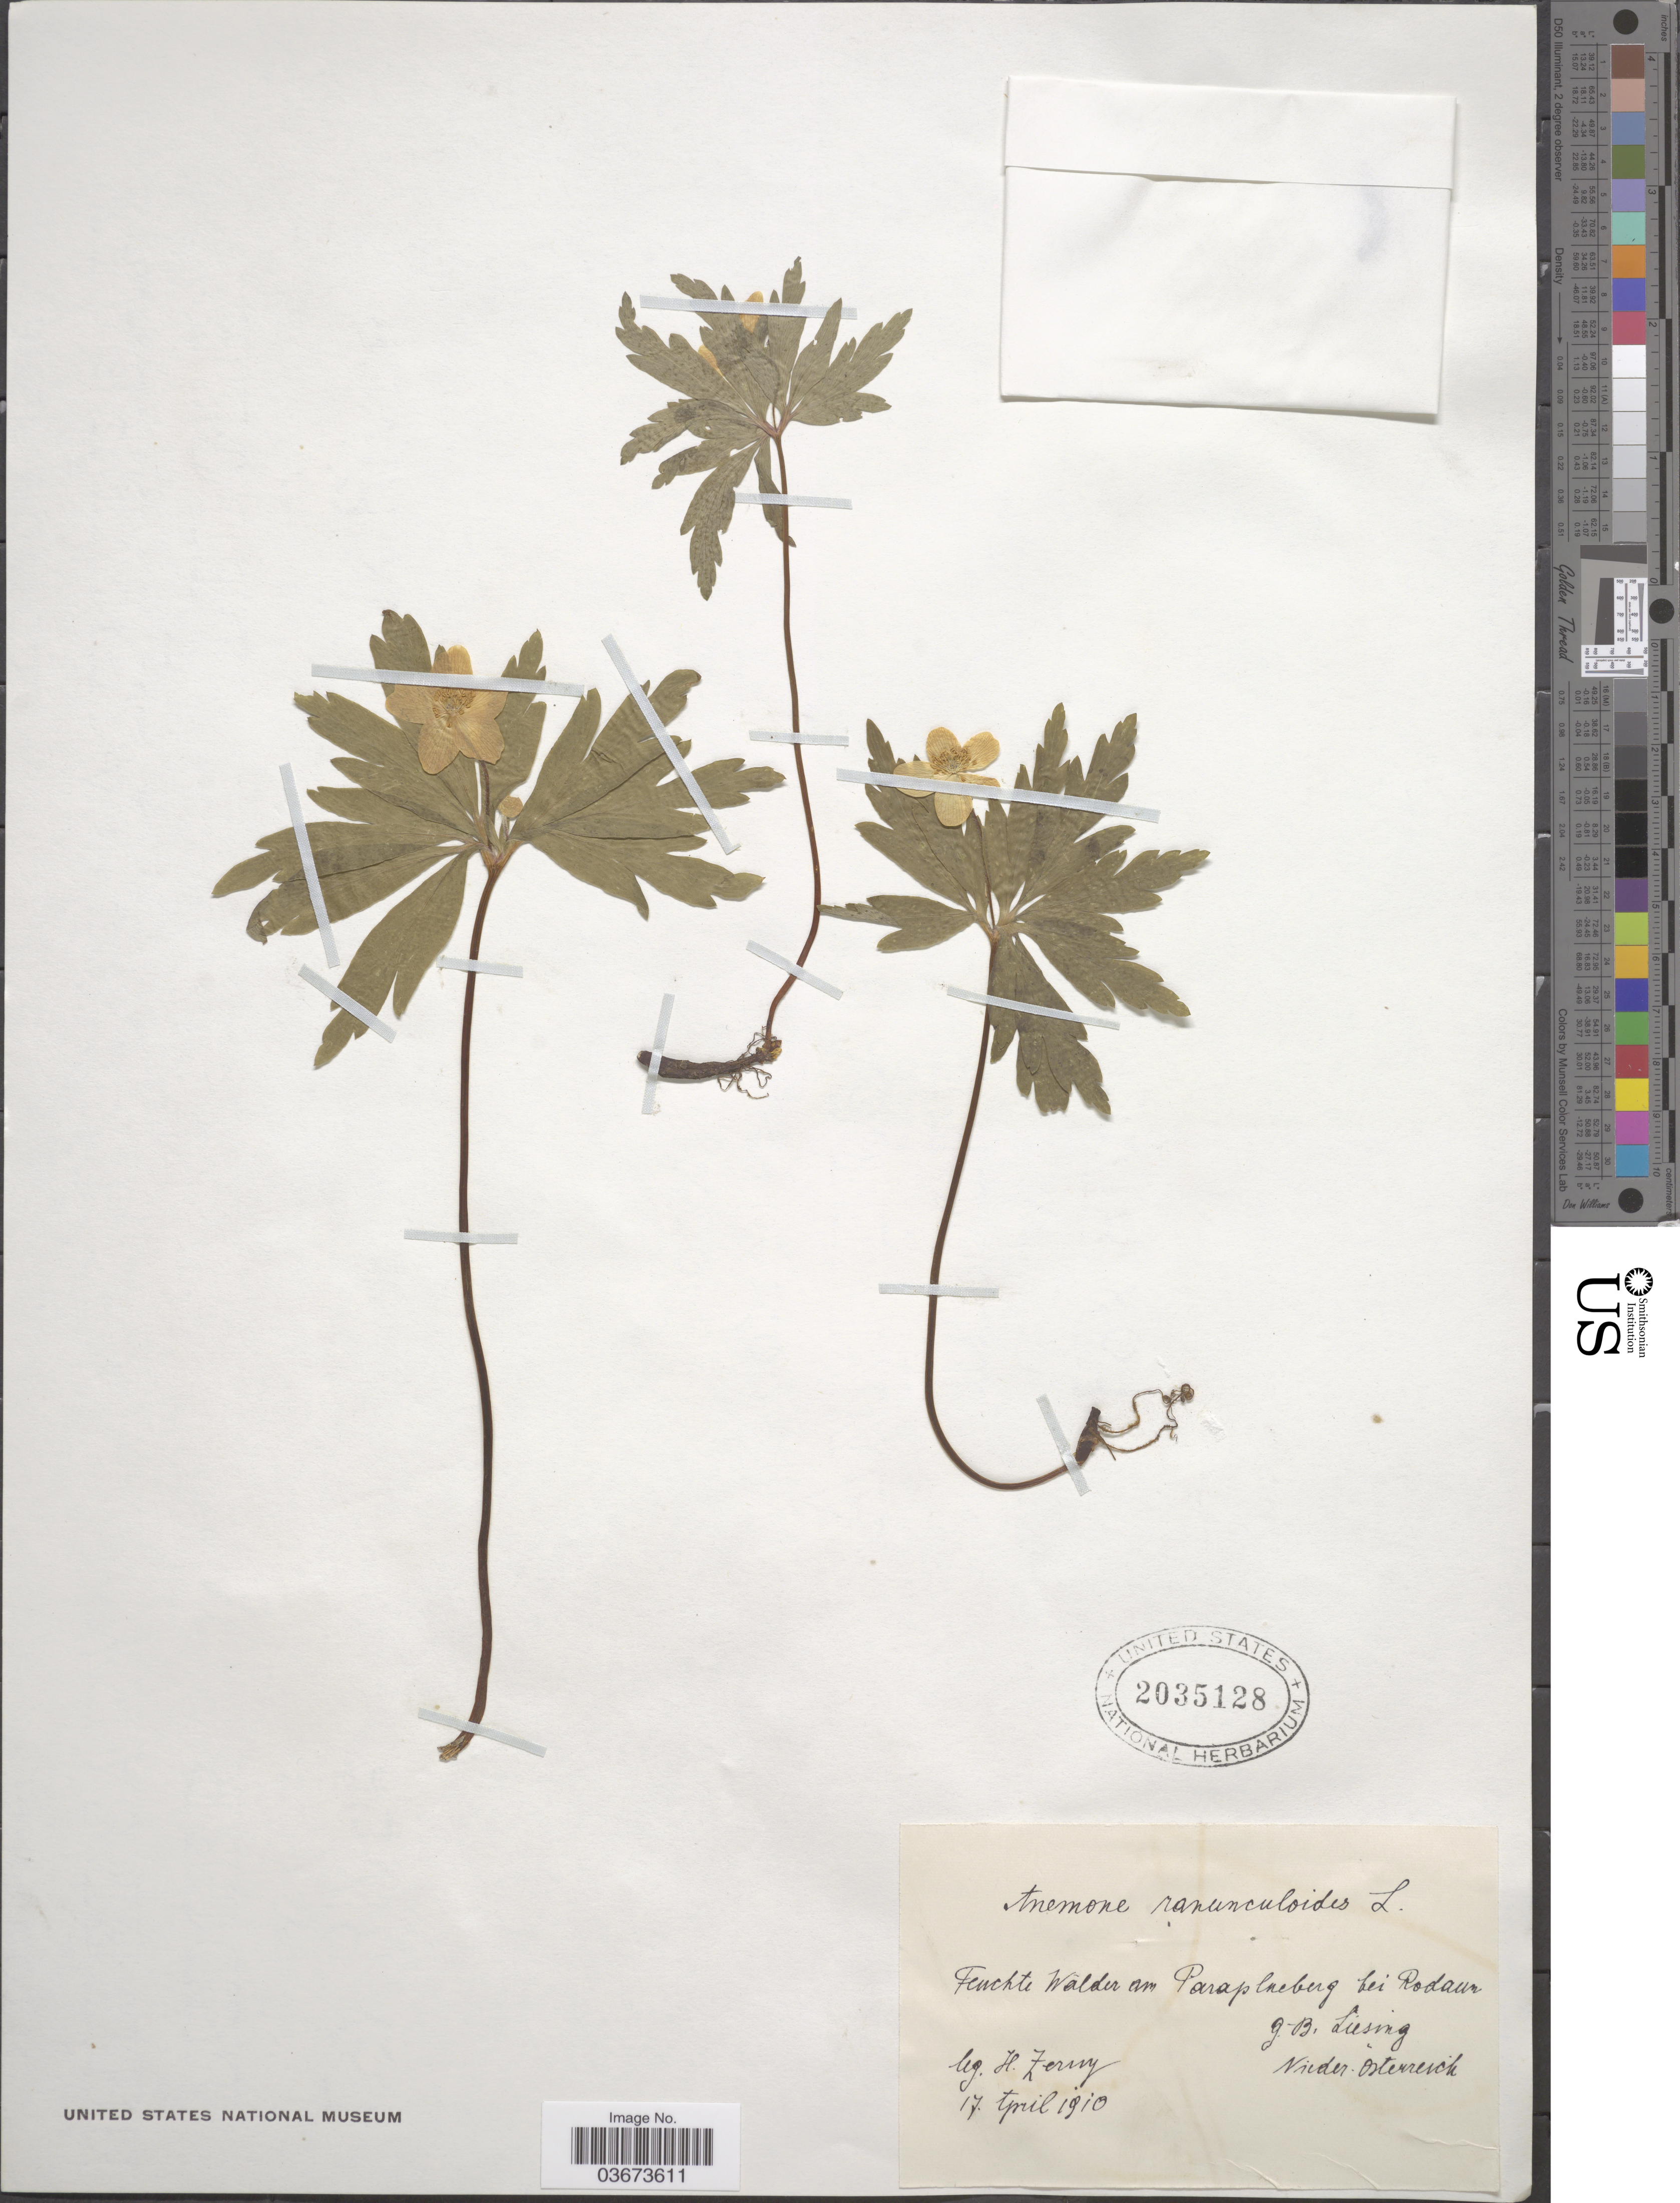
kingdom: Plantae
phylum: Tracheophyta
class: Magnoliopsida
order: Ranunculales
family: Ranunculaceae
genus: Anemone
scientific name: Anemone ranunculoides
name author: L.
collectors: H. Zerny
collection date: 1910-04-17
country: Austria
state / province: Niederosterreich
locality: Feuchte Walder am Paraplueberg bei Rodaun. G.-B. Liesing.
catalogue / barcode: US 2035128